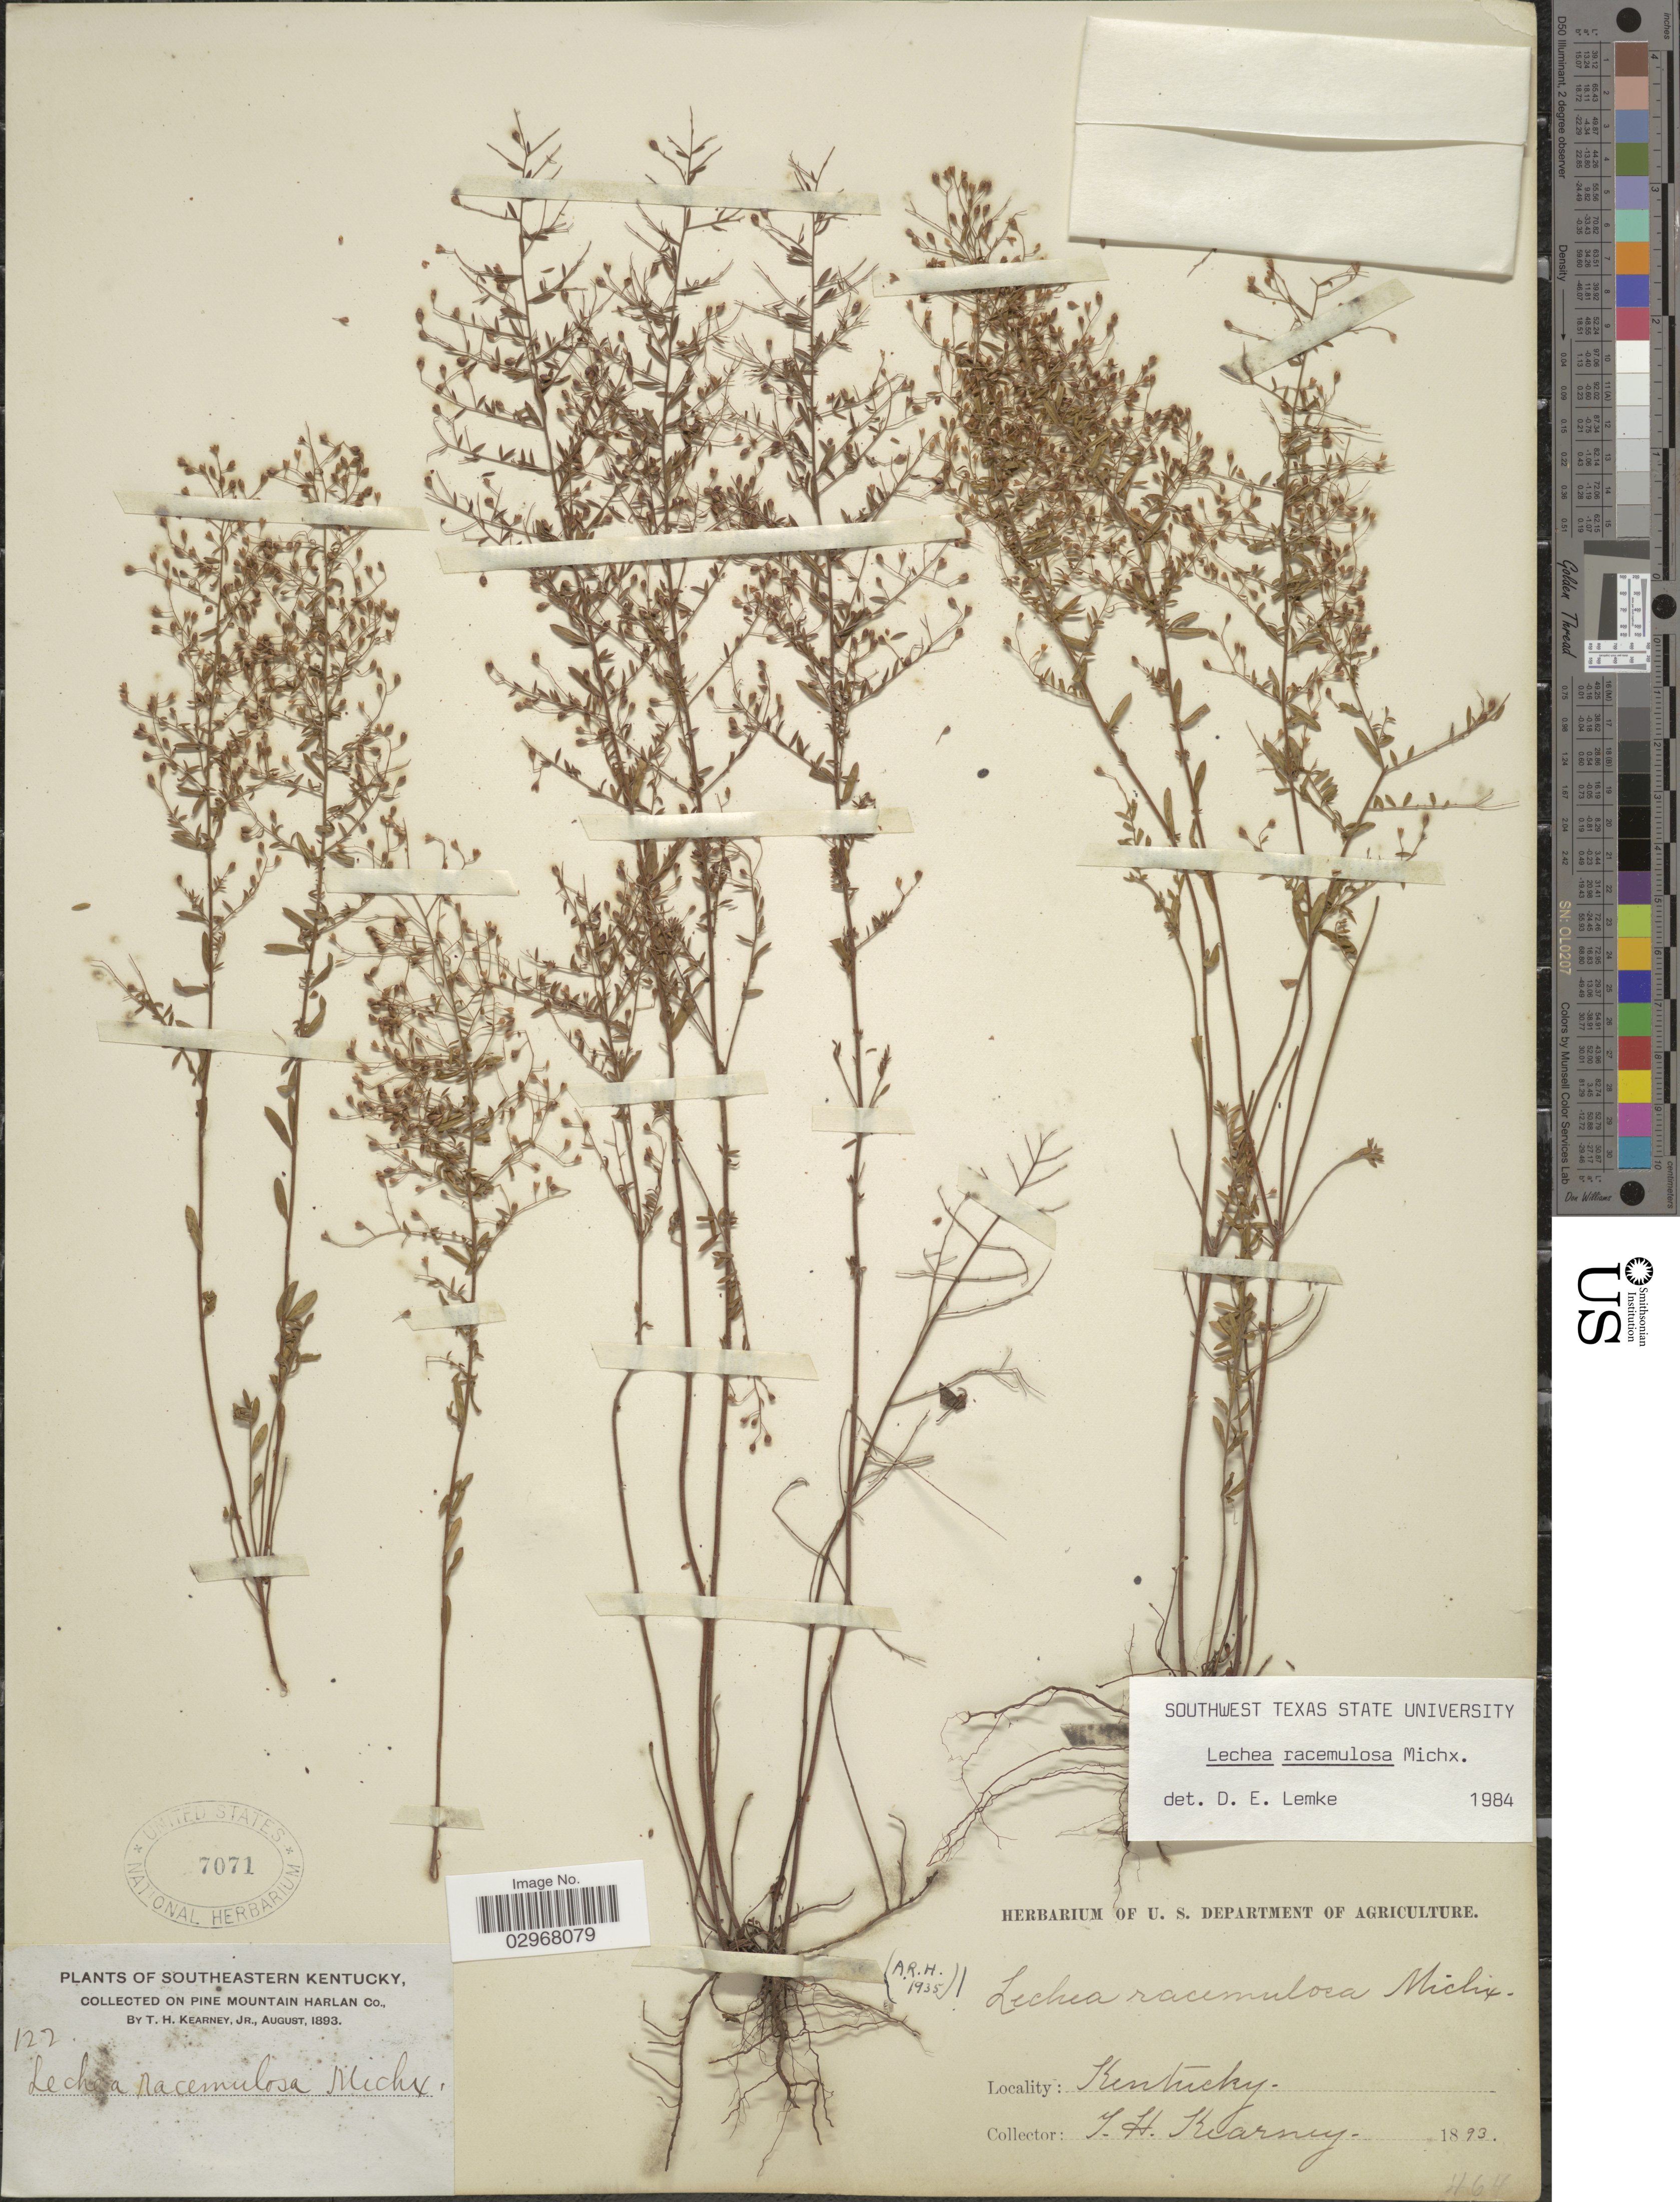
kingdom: Plantae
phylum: Tracheophyta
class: Magnoliopsida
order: Malvales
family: Cistaceae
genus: Lechea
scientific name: Lechea racemulosa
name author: Michx.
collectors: T. H. Kearney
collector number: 122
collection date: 1893-08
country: United States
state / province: Kentucky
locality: Southeastern Kentucky. On Pine Mountain Harlan Co.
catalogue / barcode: US 7071